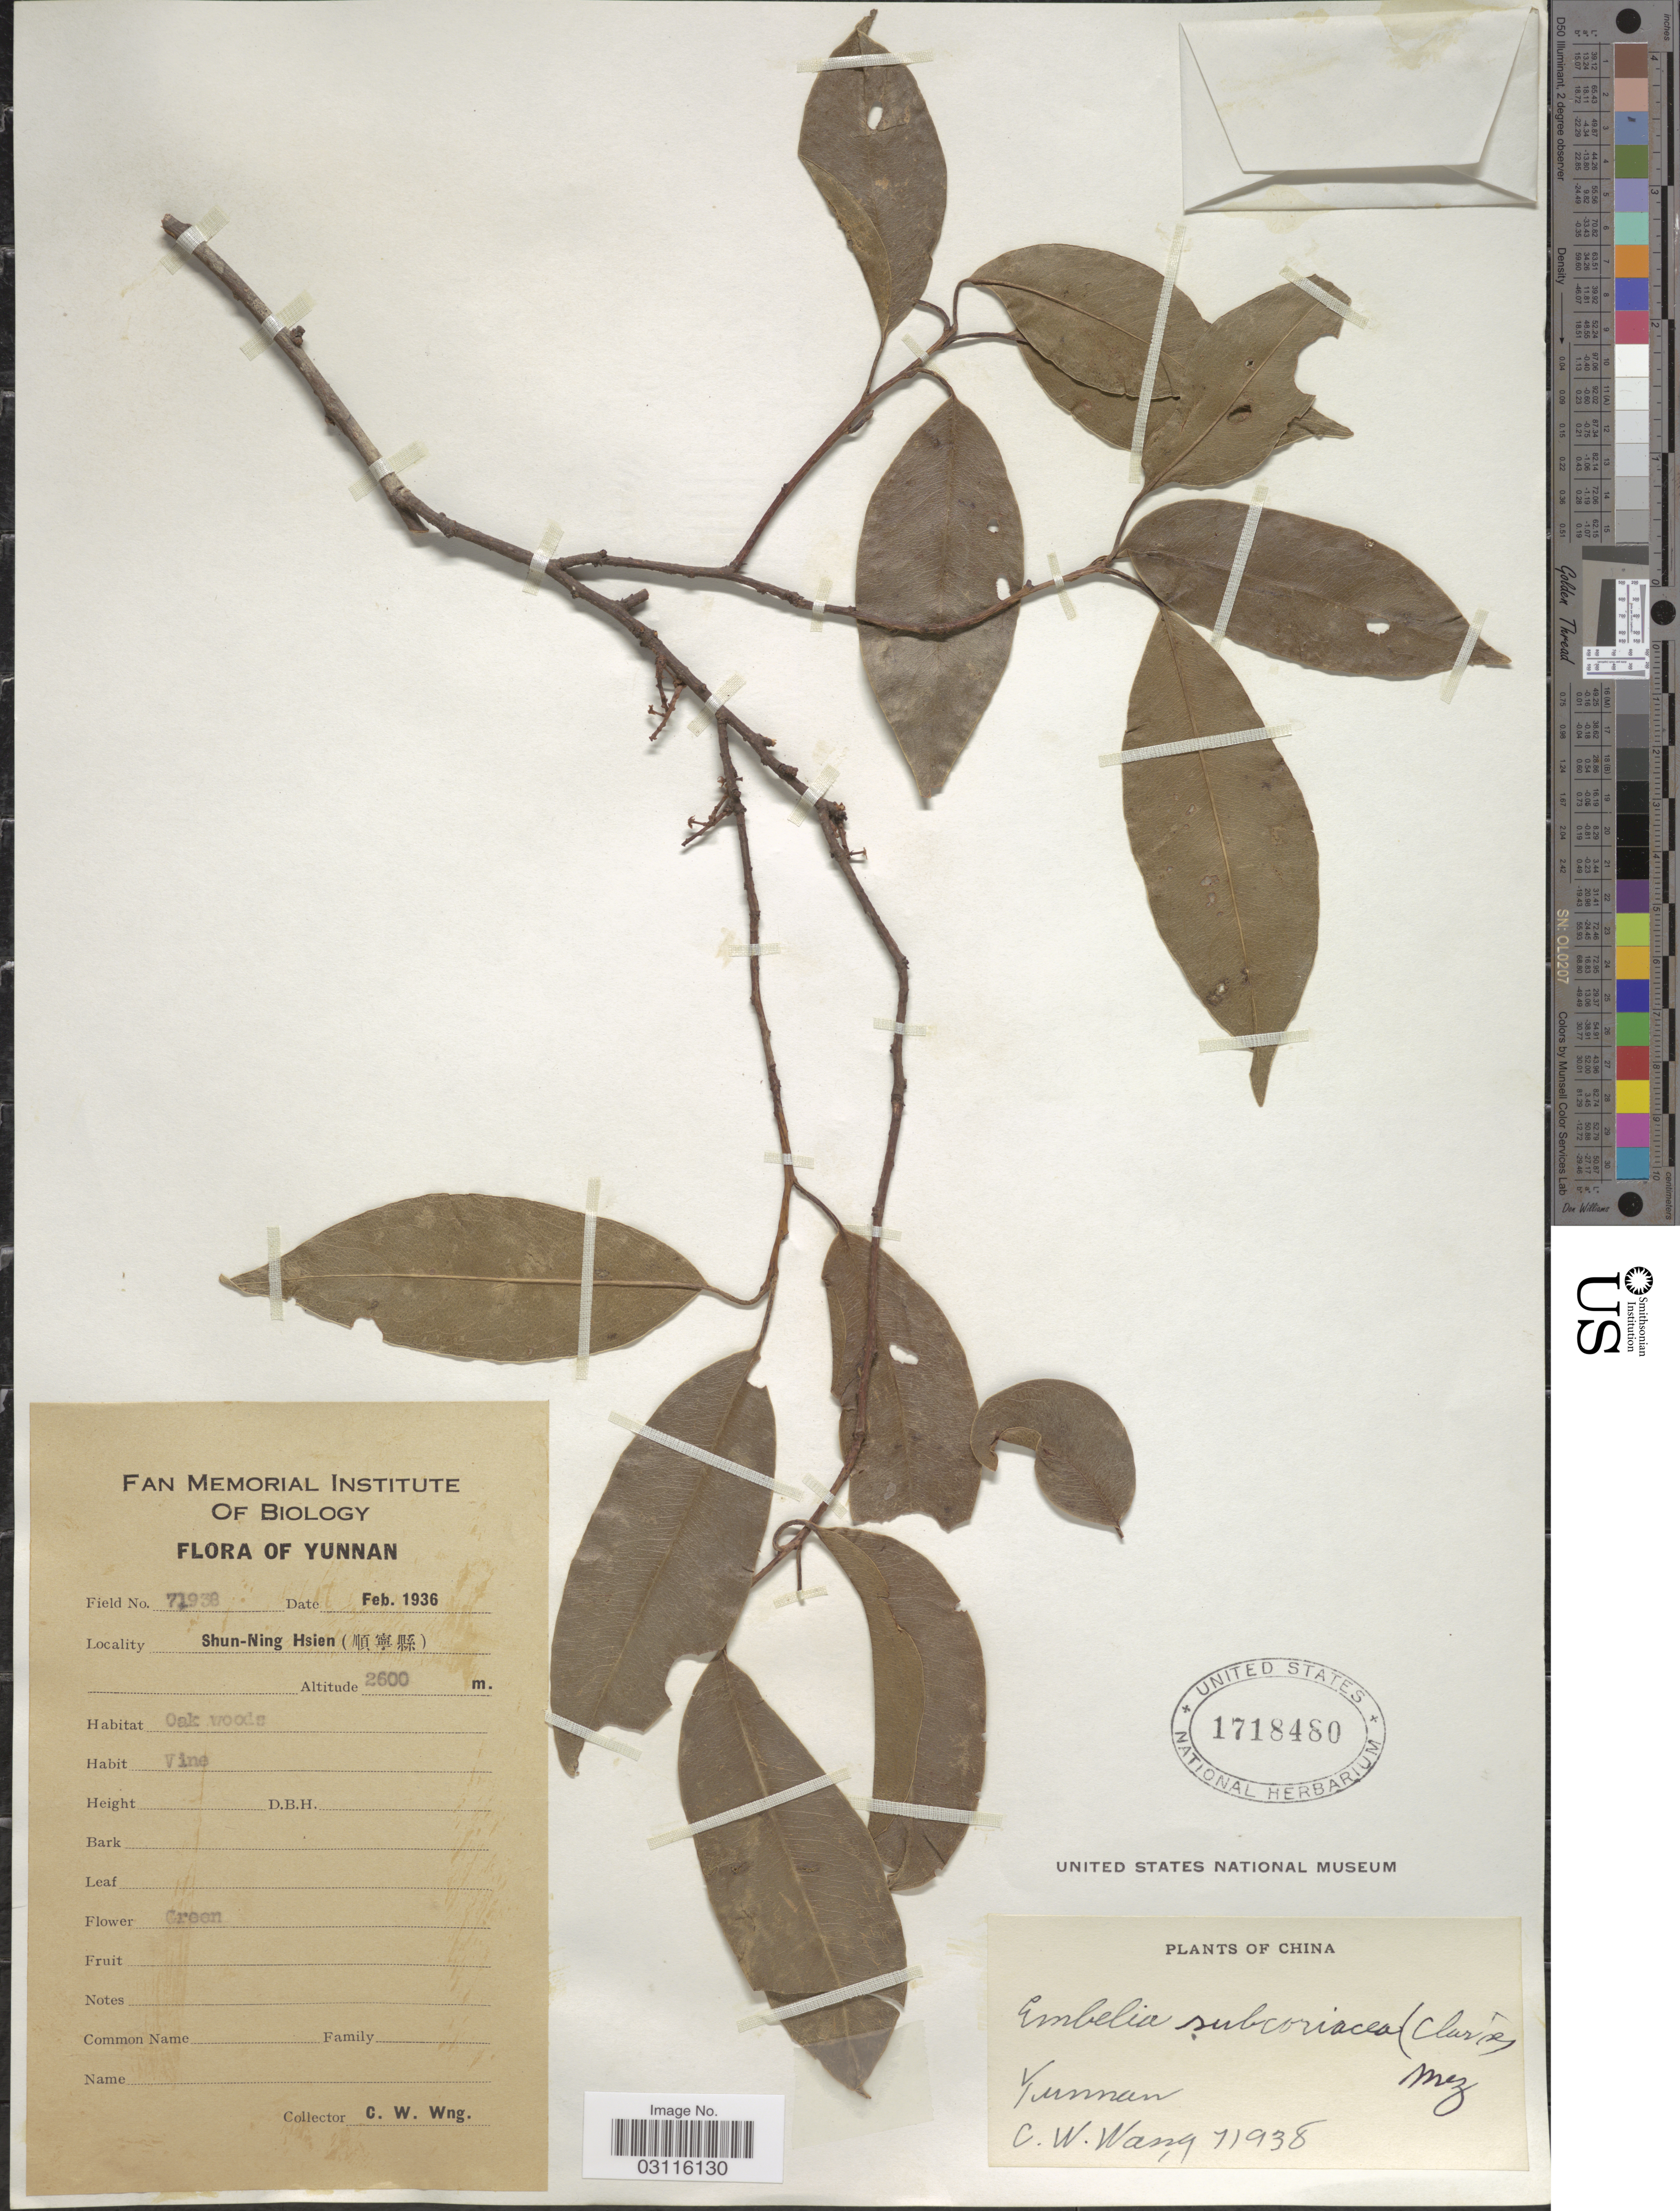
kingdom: Plantae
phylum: Tracheophyta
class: Magnoliopsida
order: Ericales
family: Primulaceae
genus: Embelia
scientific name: Embelia subcoriacea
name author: (C.B. Clarke) Mez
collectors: C. W. Wang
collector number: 71938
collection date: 1936-02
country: China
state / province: Yunnan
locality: Shun-Ning Hsien (X).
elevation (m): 2600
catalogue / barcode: US 1718480